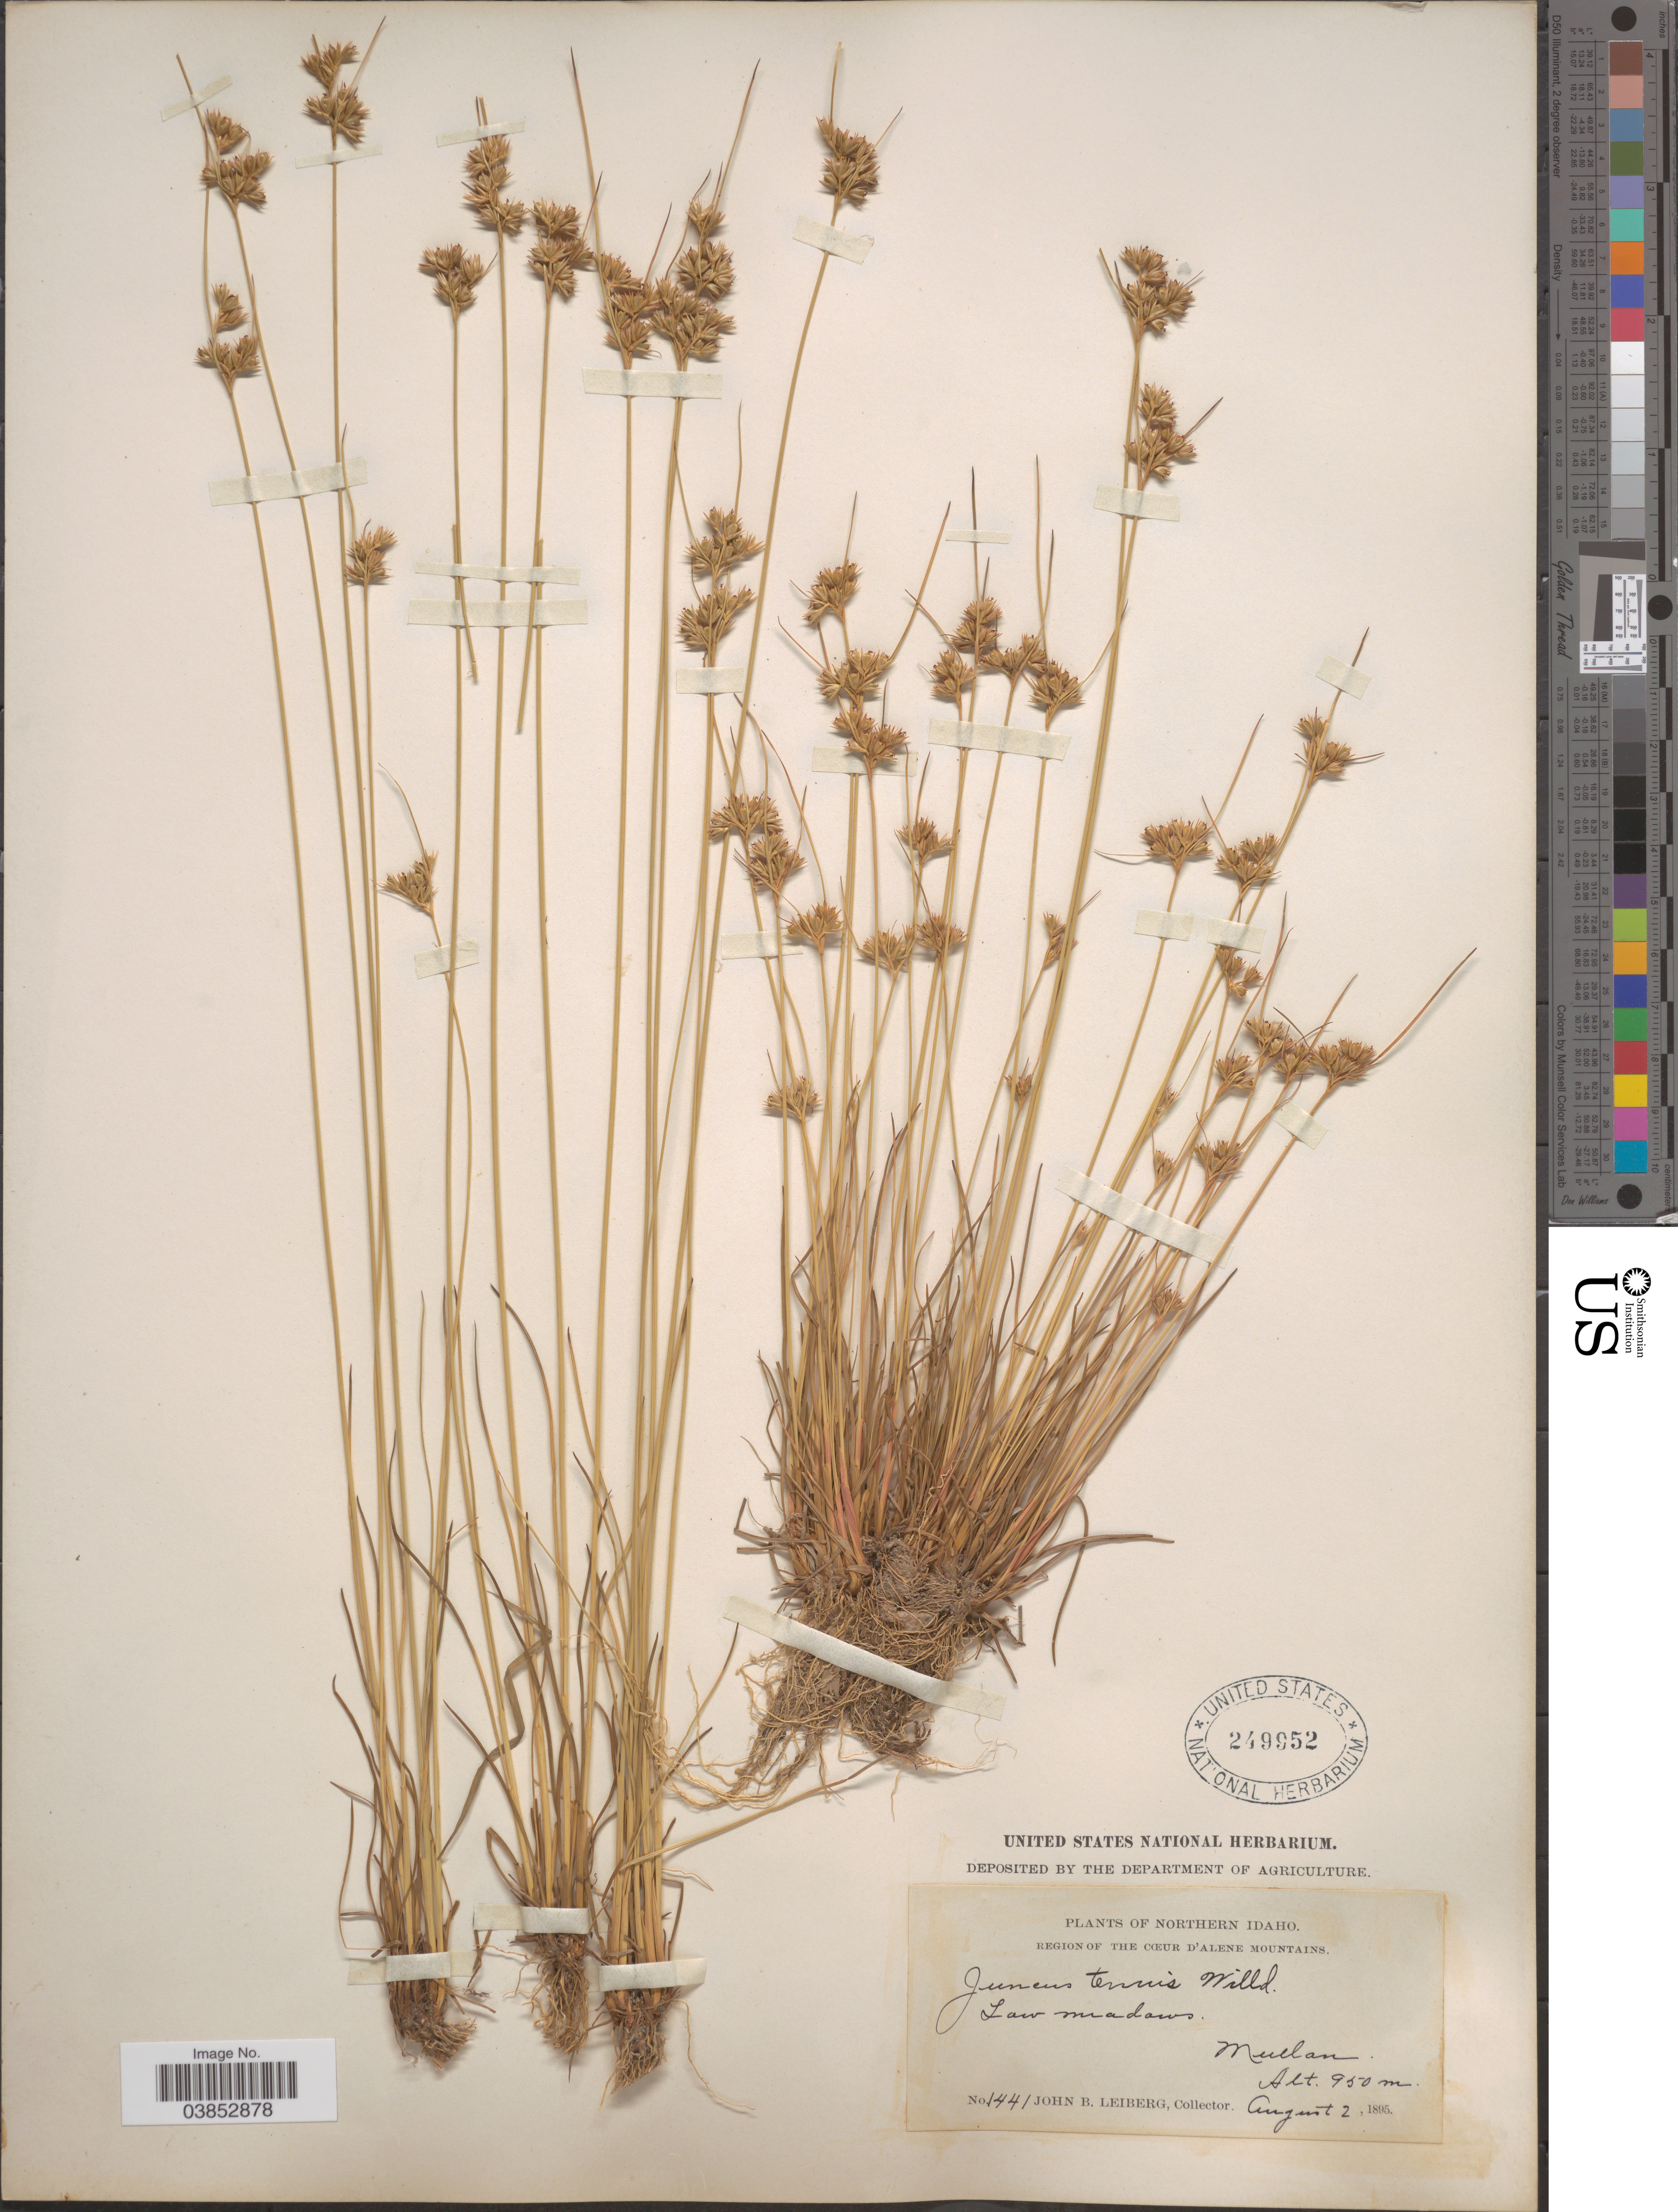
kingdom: Plantae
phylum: Tracheophyta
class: Liliopsida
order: Poales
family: Juncaceae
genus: Juncus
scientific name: Juncus dudleyi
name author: Wiegand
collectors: J. B. Leiberg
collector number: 1441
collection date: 1895-08-02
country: United States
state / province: Idaho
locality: Northern Idaho. Region of the Cœur D' Alene Mountains. Low meadows. Mullan.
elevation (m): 950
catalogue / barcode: US 249952